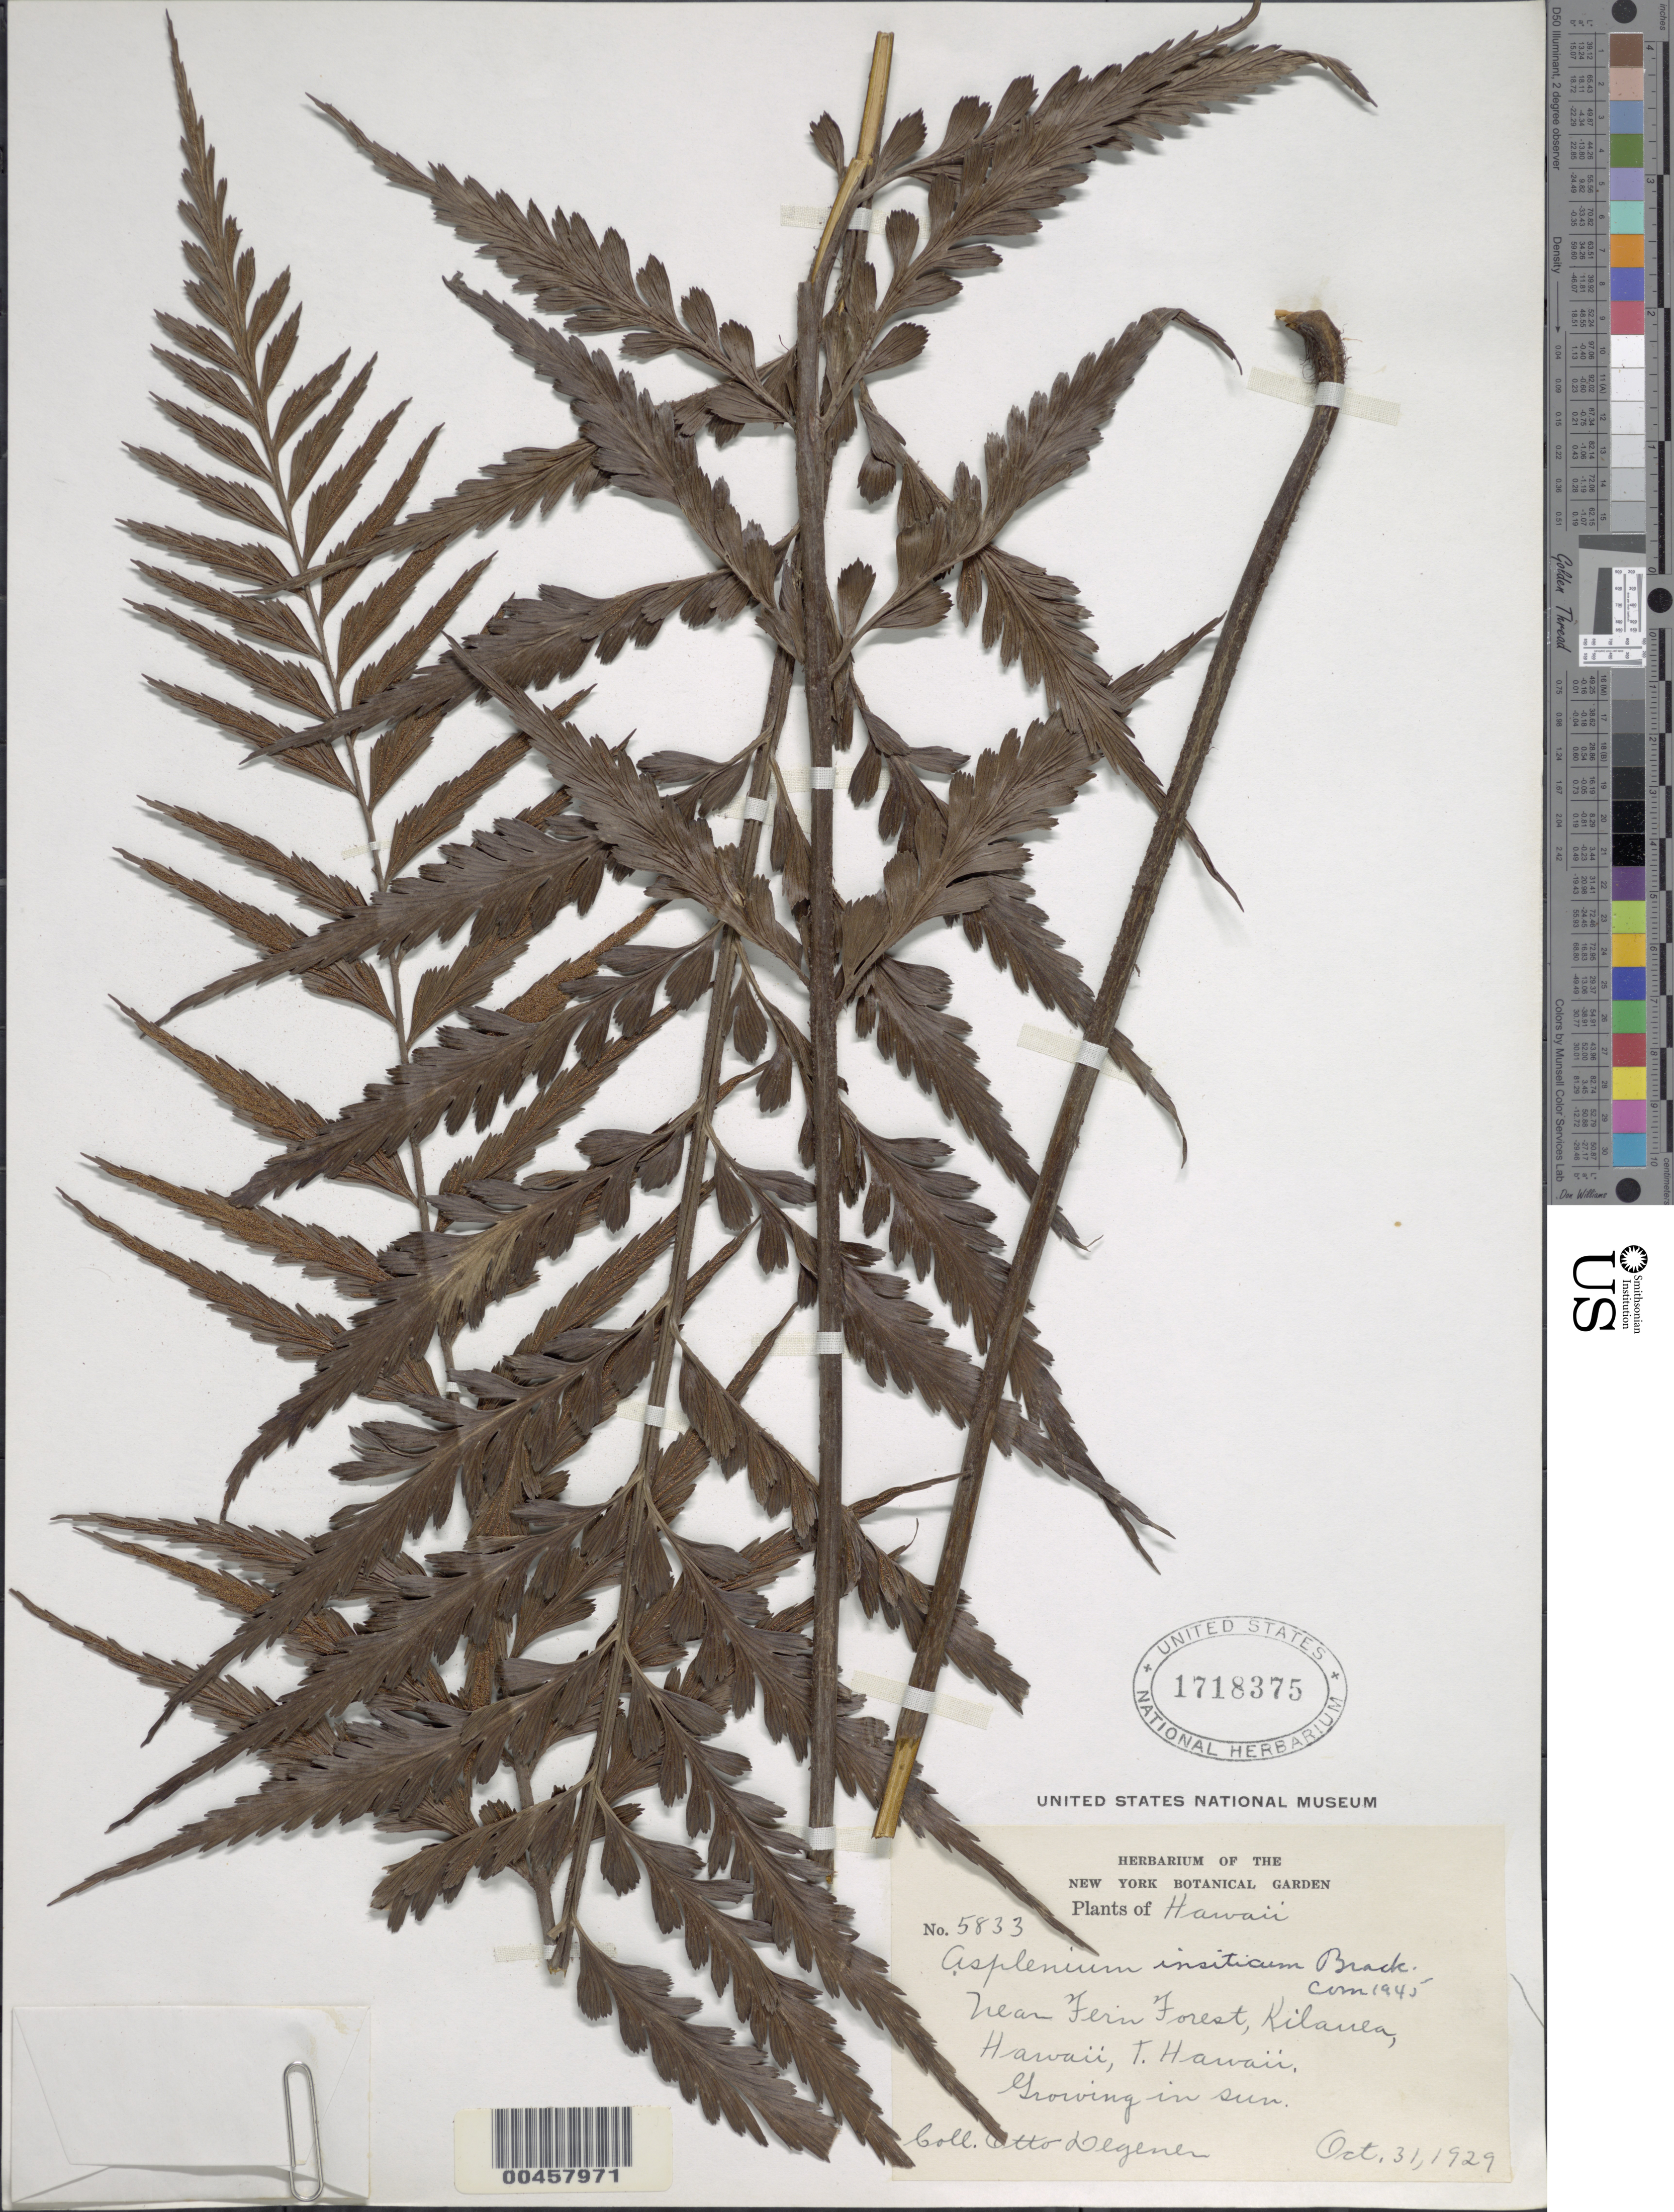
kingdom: Plantae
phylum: Tracheophyta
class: Polypodiopsida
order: Polypodiales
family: Aspleniaceae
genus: Asplenium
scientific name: Asplenium insiticium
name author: Brack. in Wilkes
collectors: O. Degener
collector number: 5833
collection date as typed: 31 Oct 1929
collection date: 1929-10-31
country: United States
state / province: Hawaii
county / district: Hawaii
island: Hawaii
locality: Near Fern Forest, Kilauea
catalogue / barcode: US 1718375